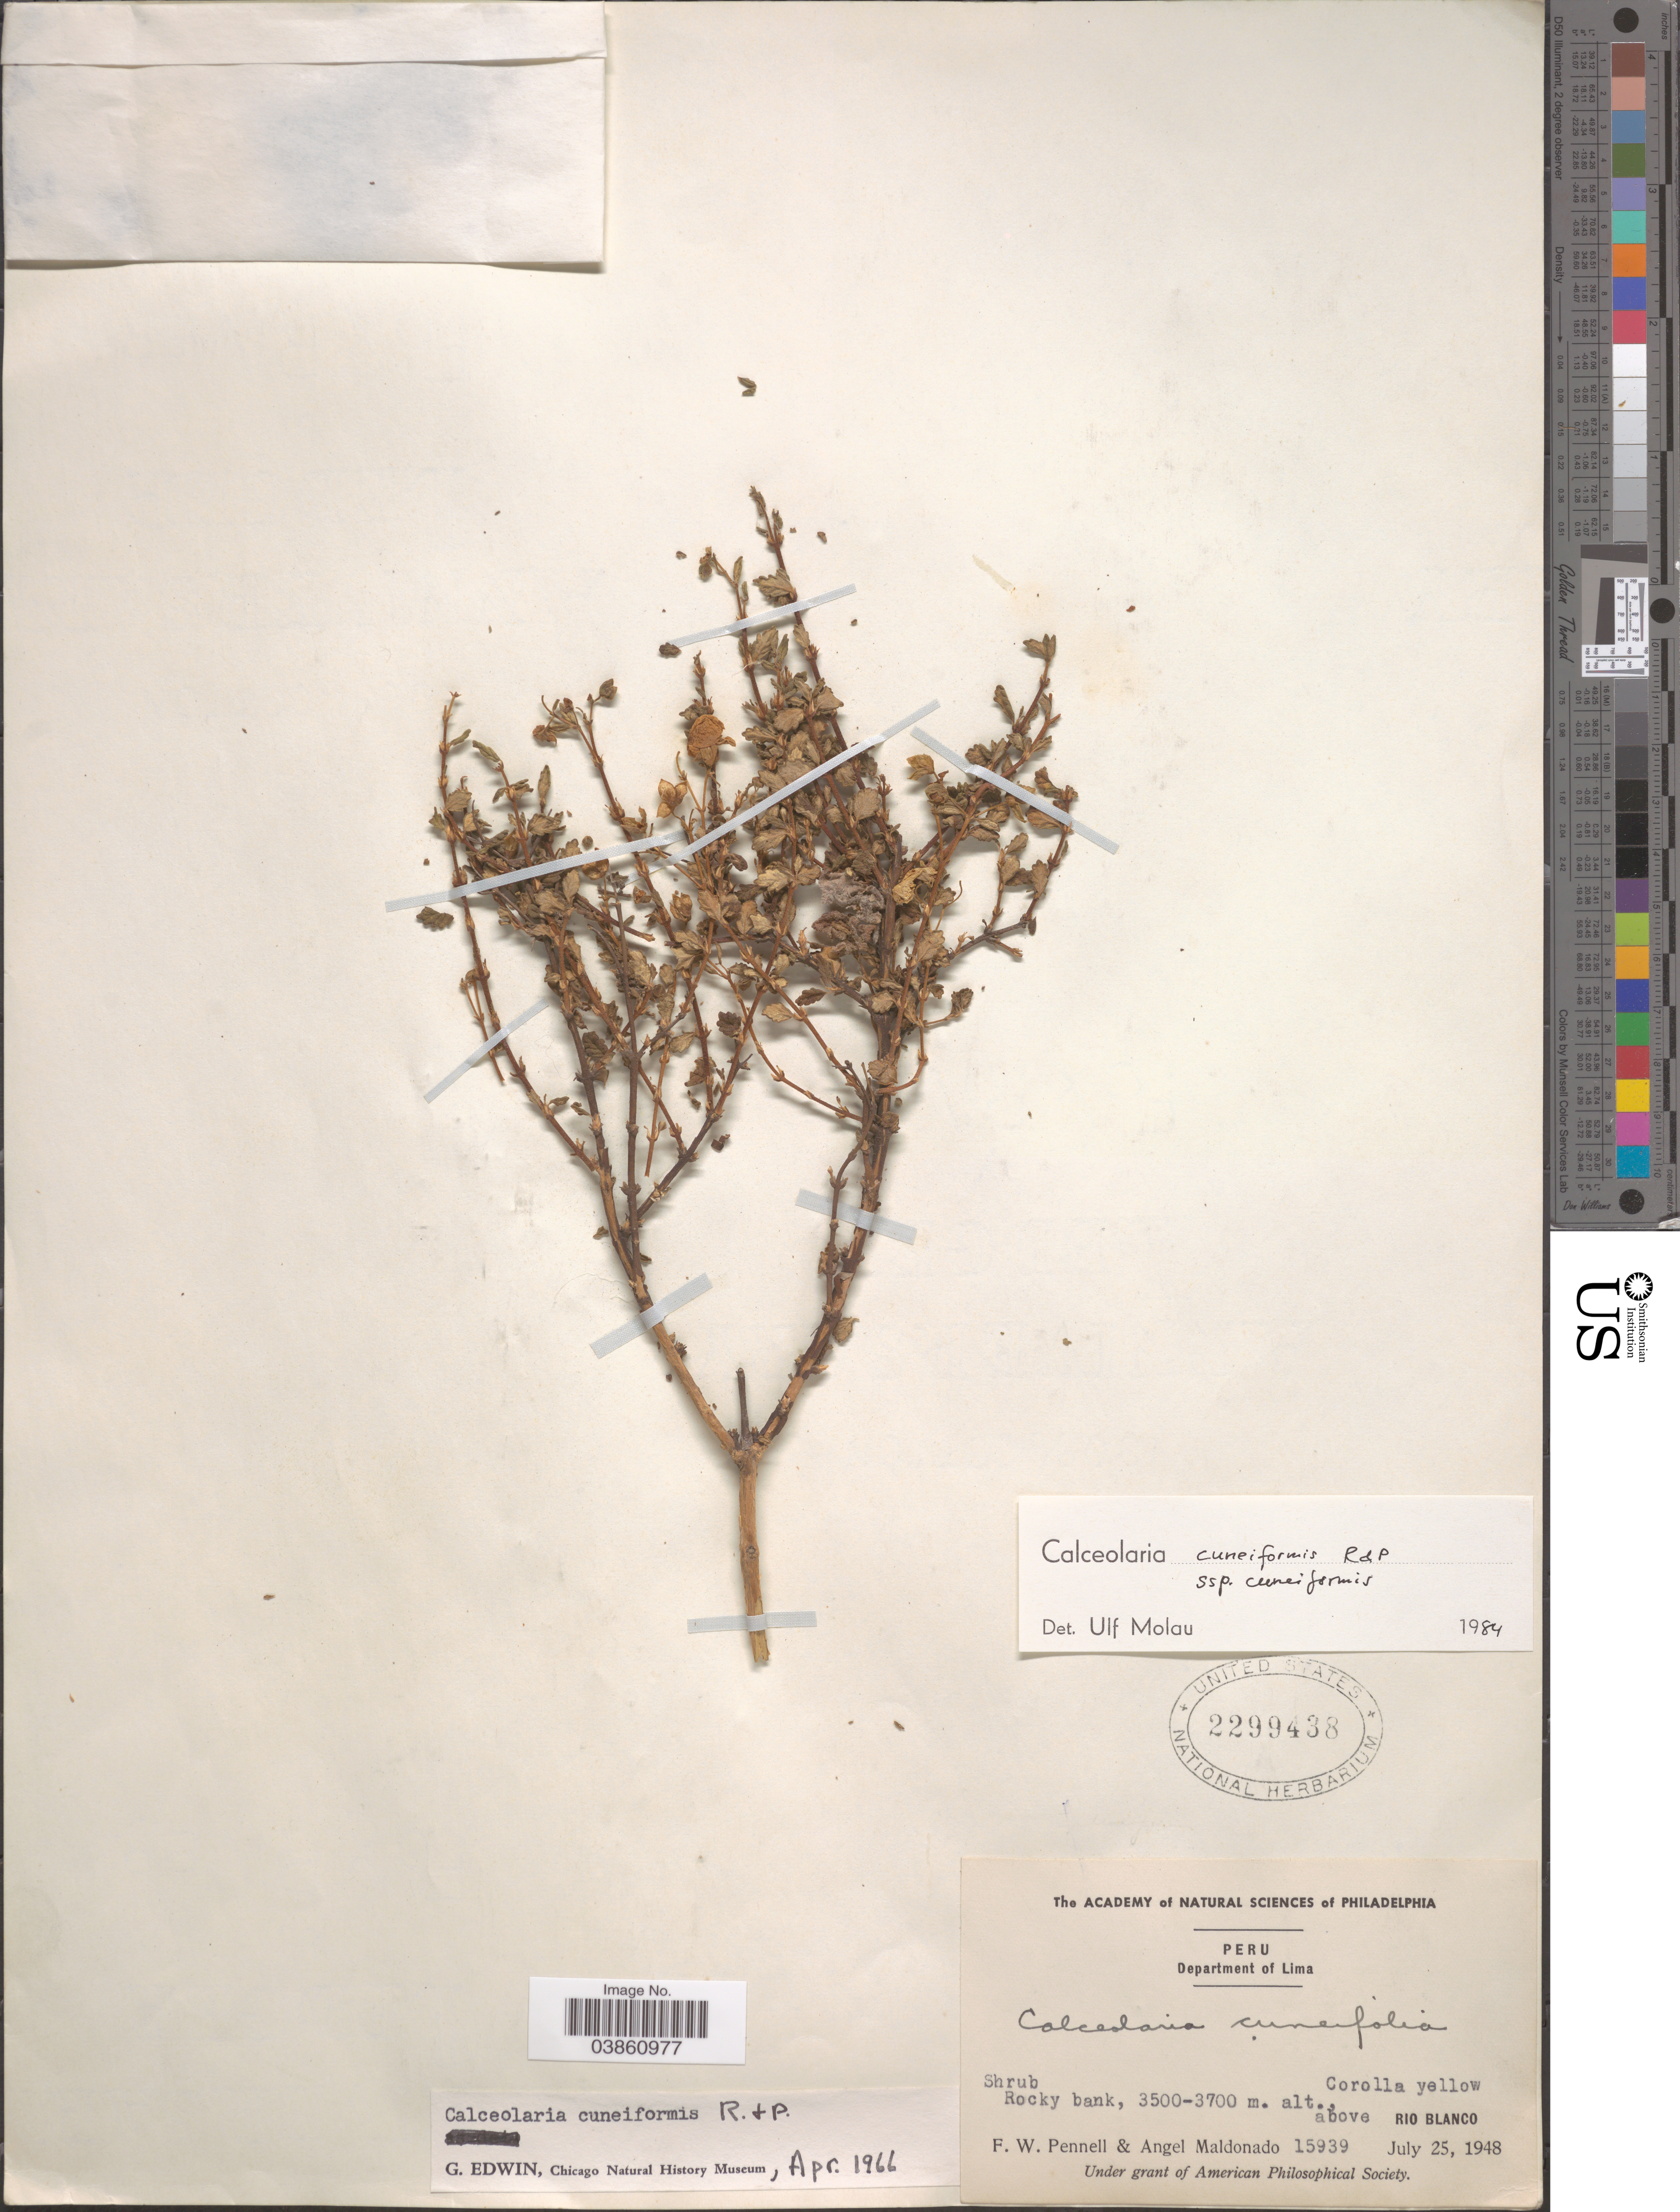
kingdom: Plantae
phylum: Tracheophyta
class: Magnoliopsida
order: Lamiales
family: Calceolariaceae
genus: Calceolaria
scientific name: Calceolaria cuneiformis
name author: Ruiz & Pav.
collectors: F. W. Pennell & A. Maldonado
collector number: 15939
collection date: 1948-07-25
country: Peru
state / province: Lima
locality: Department of Lima. Above Rio Blanco.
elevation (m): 3500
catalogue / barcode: US 2299438